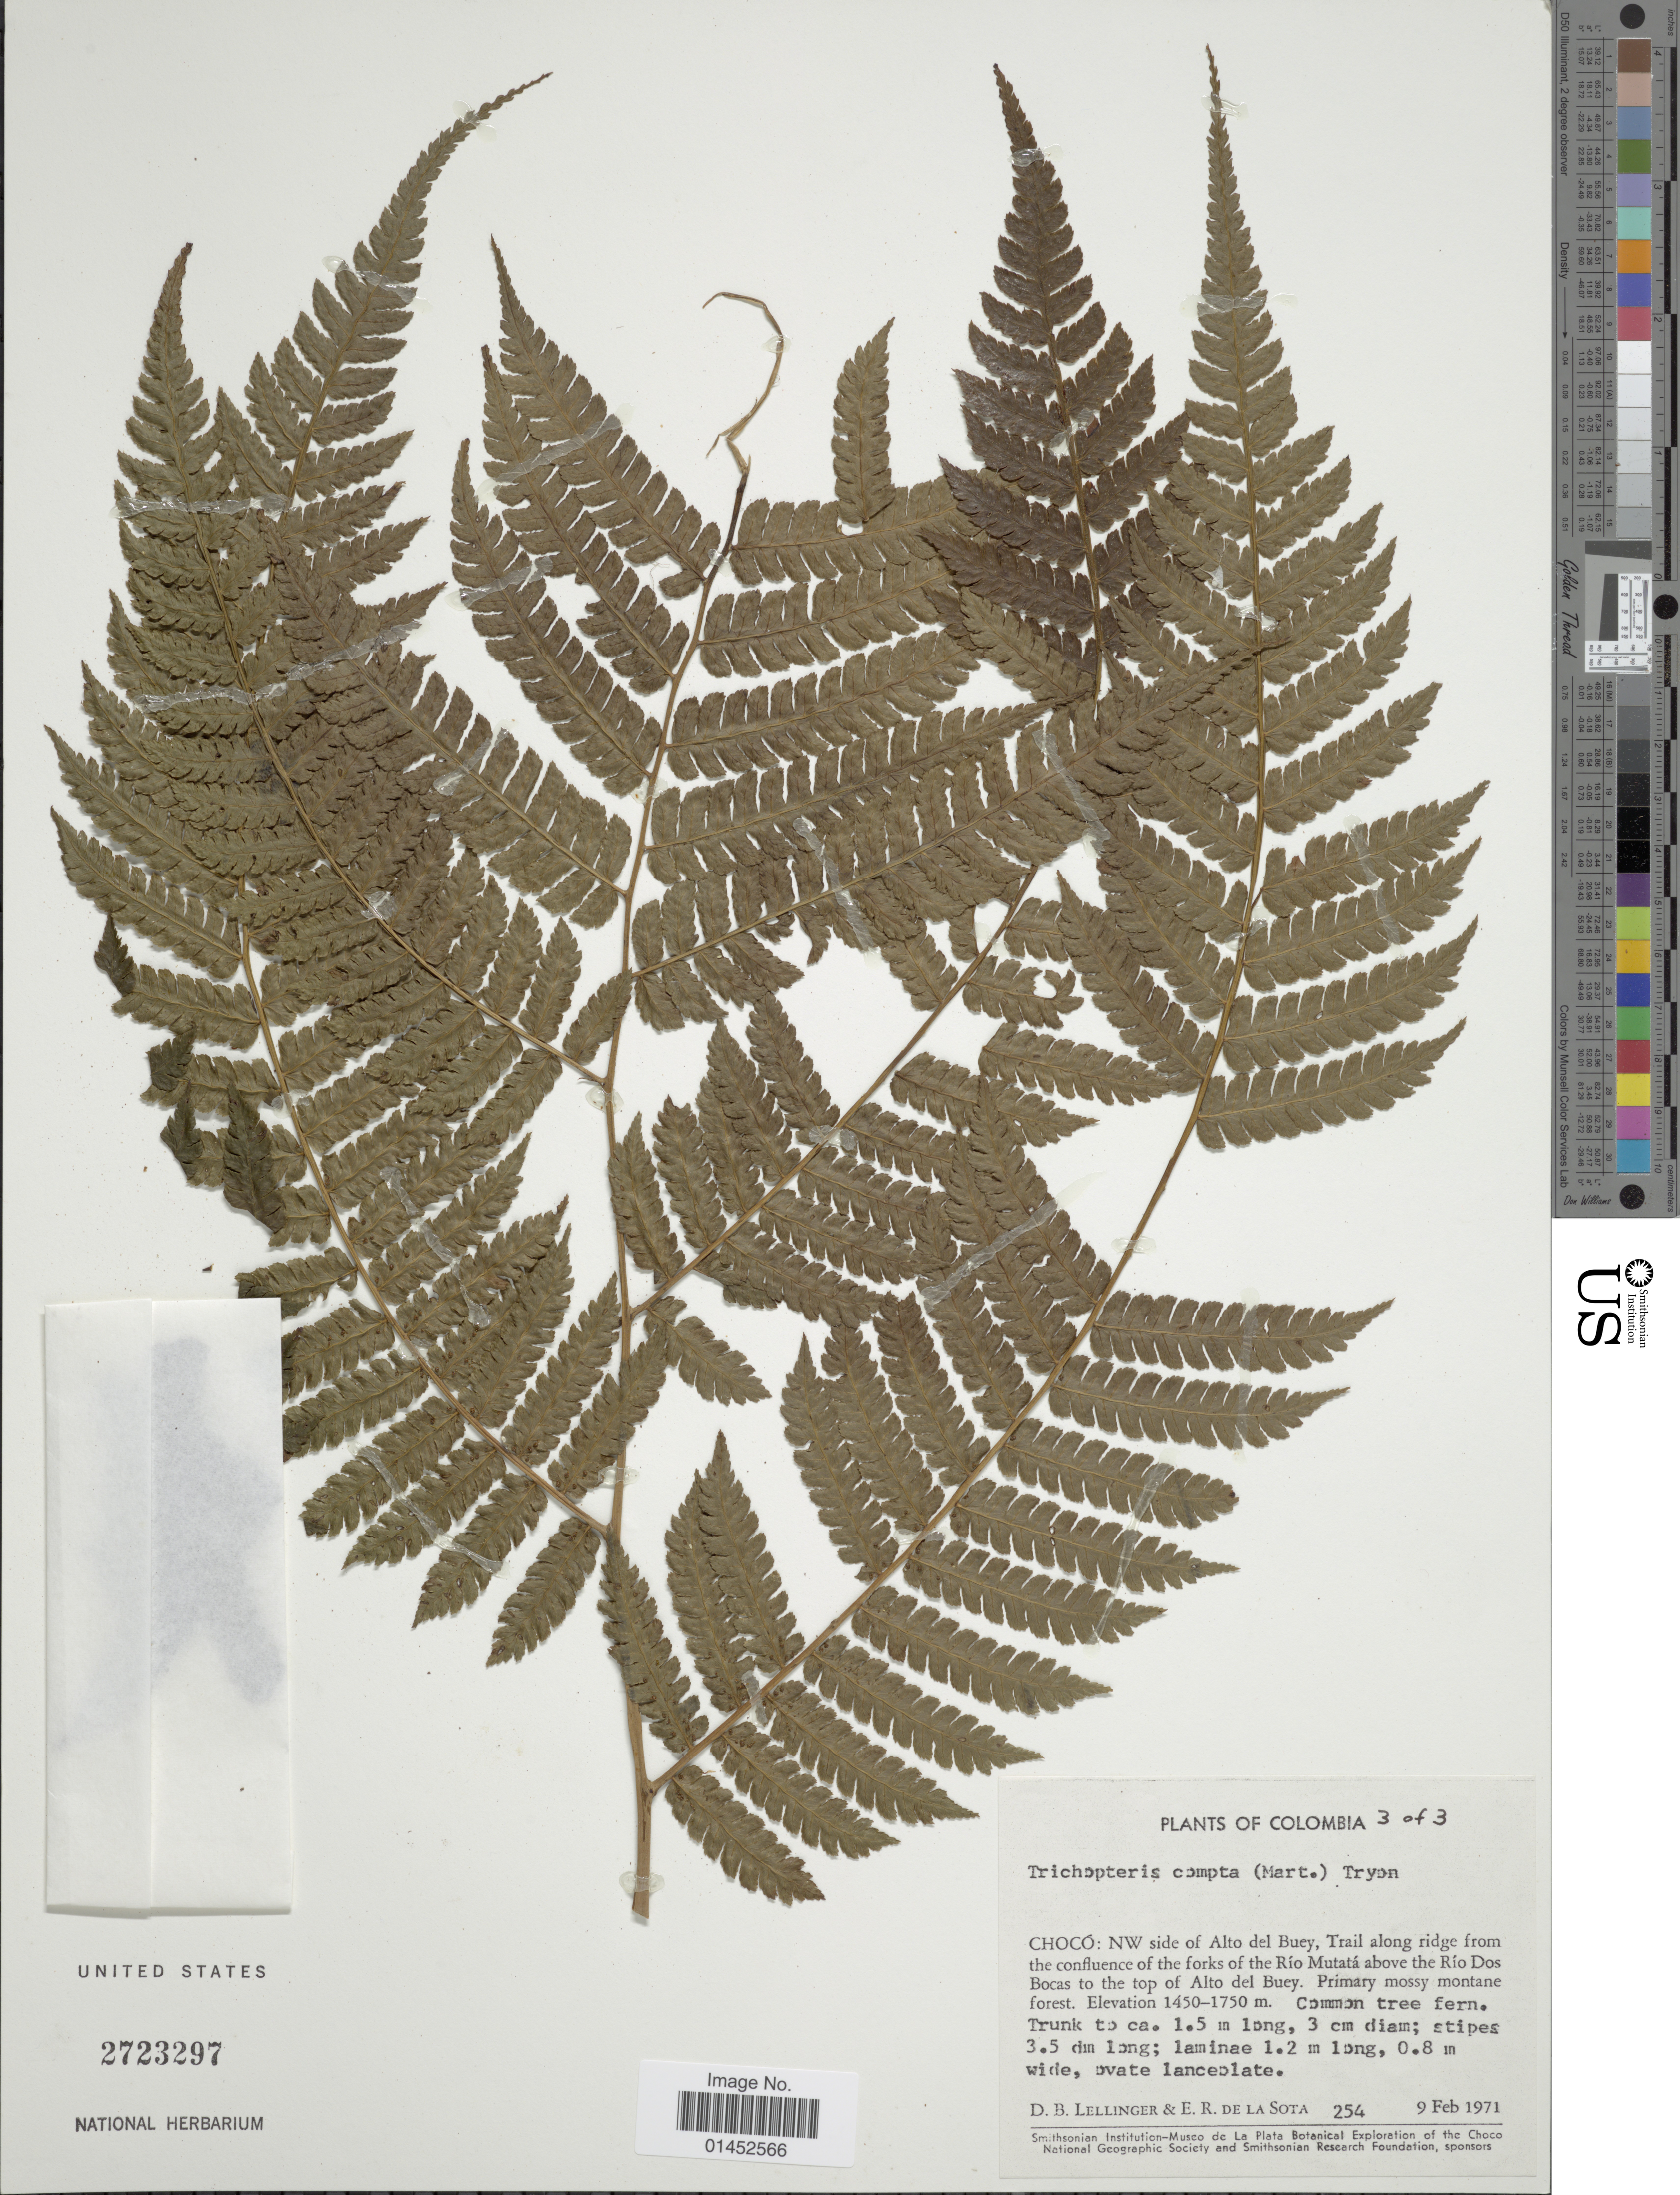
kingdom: Plantae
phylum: Tracheophyta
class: Polypodiopsida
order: Cyatheales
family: Cyatheaceae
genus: Cyathea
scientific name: Cyathea pungens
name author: (Willd.) Domin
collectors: D. B. Lellinger & E. R. de la Sota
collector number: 254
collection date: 1971-02-09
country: Colombia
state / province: Chocó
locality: NW side of Alto del Buey. Trail along ridge from the confluence of the forks of the Río Mutatá above the Río Dos Bocas to the top of Alto del Buey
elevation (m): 1450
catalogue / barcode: US 2723297